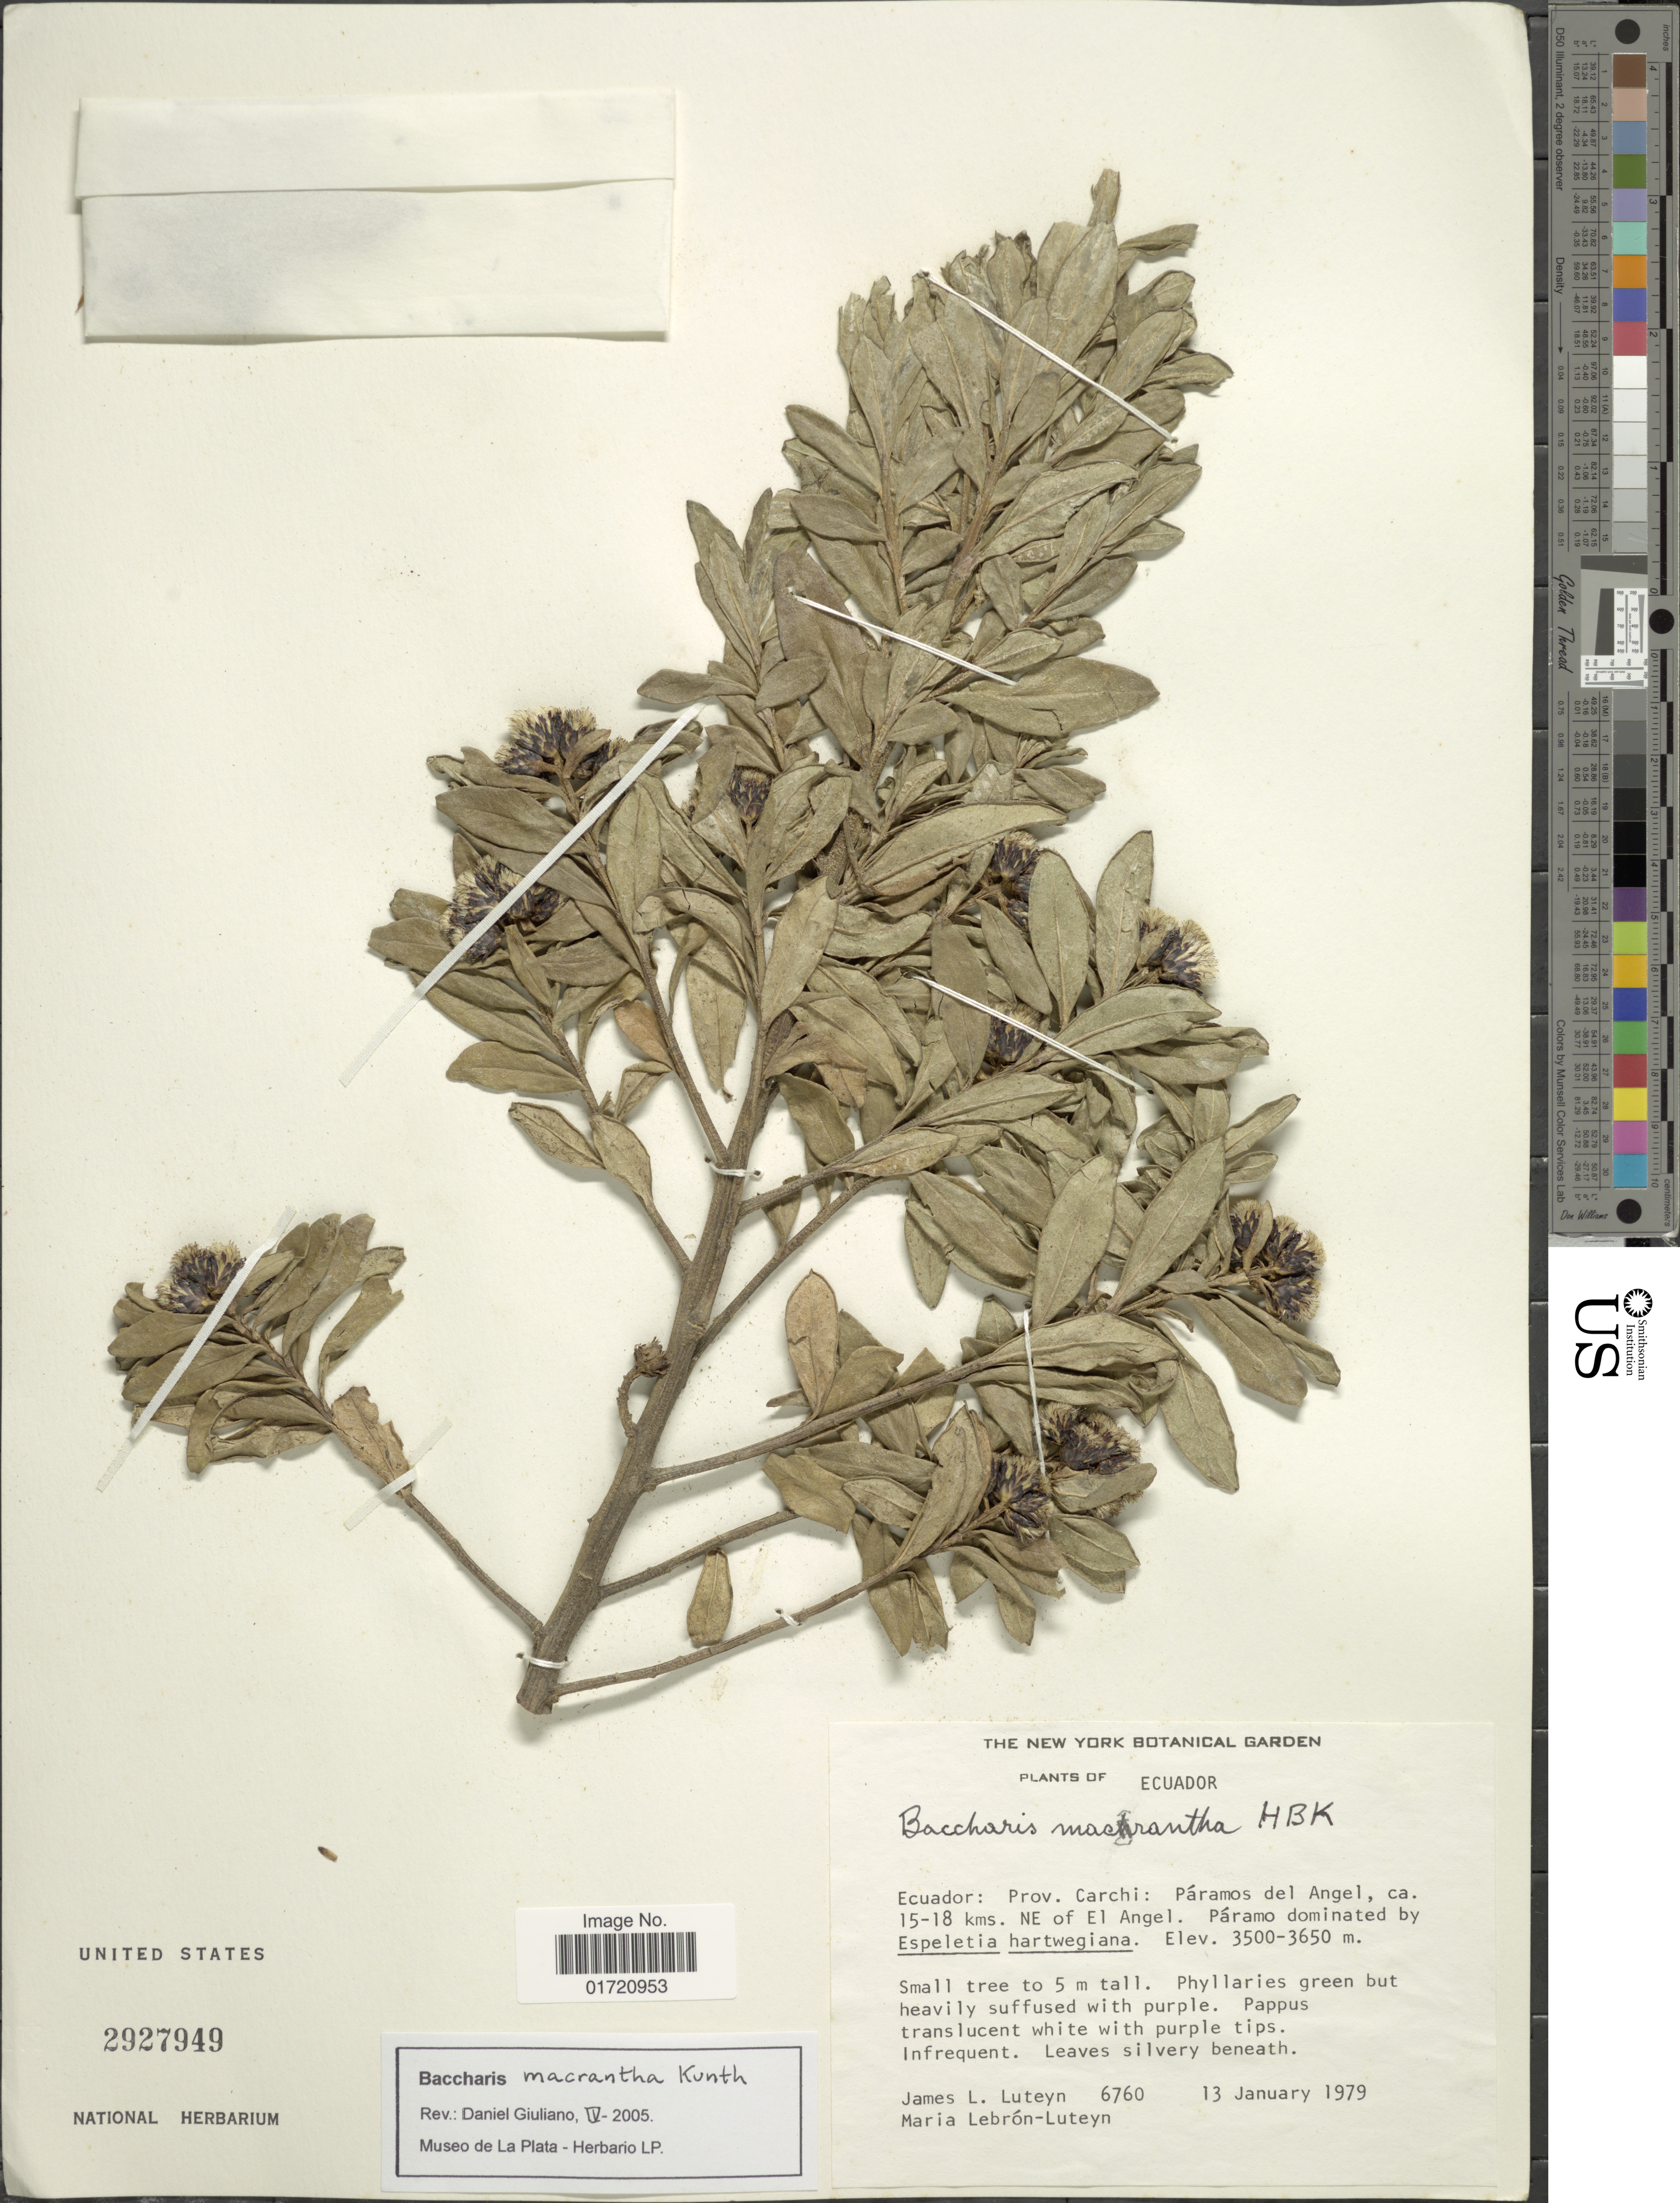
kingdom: Plantae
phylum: Tracheophyta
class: Magnoliopsida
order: Asterales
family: Asteraceae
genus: Baccharis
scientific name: Baccharis macrantha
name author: Kunth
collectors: J. L. Luteyn & M. L. Lebrón-Luteyn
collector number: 6760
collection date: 1979-01-13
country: Ecuador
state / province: Carchi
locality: Paramos del Angel, ca 15-18 kms NE of El Angel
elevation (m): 3500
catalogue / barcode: US 2927949